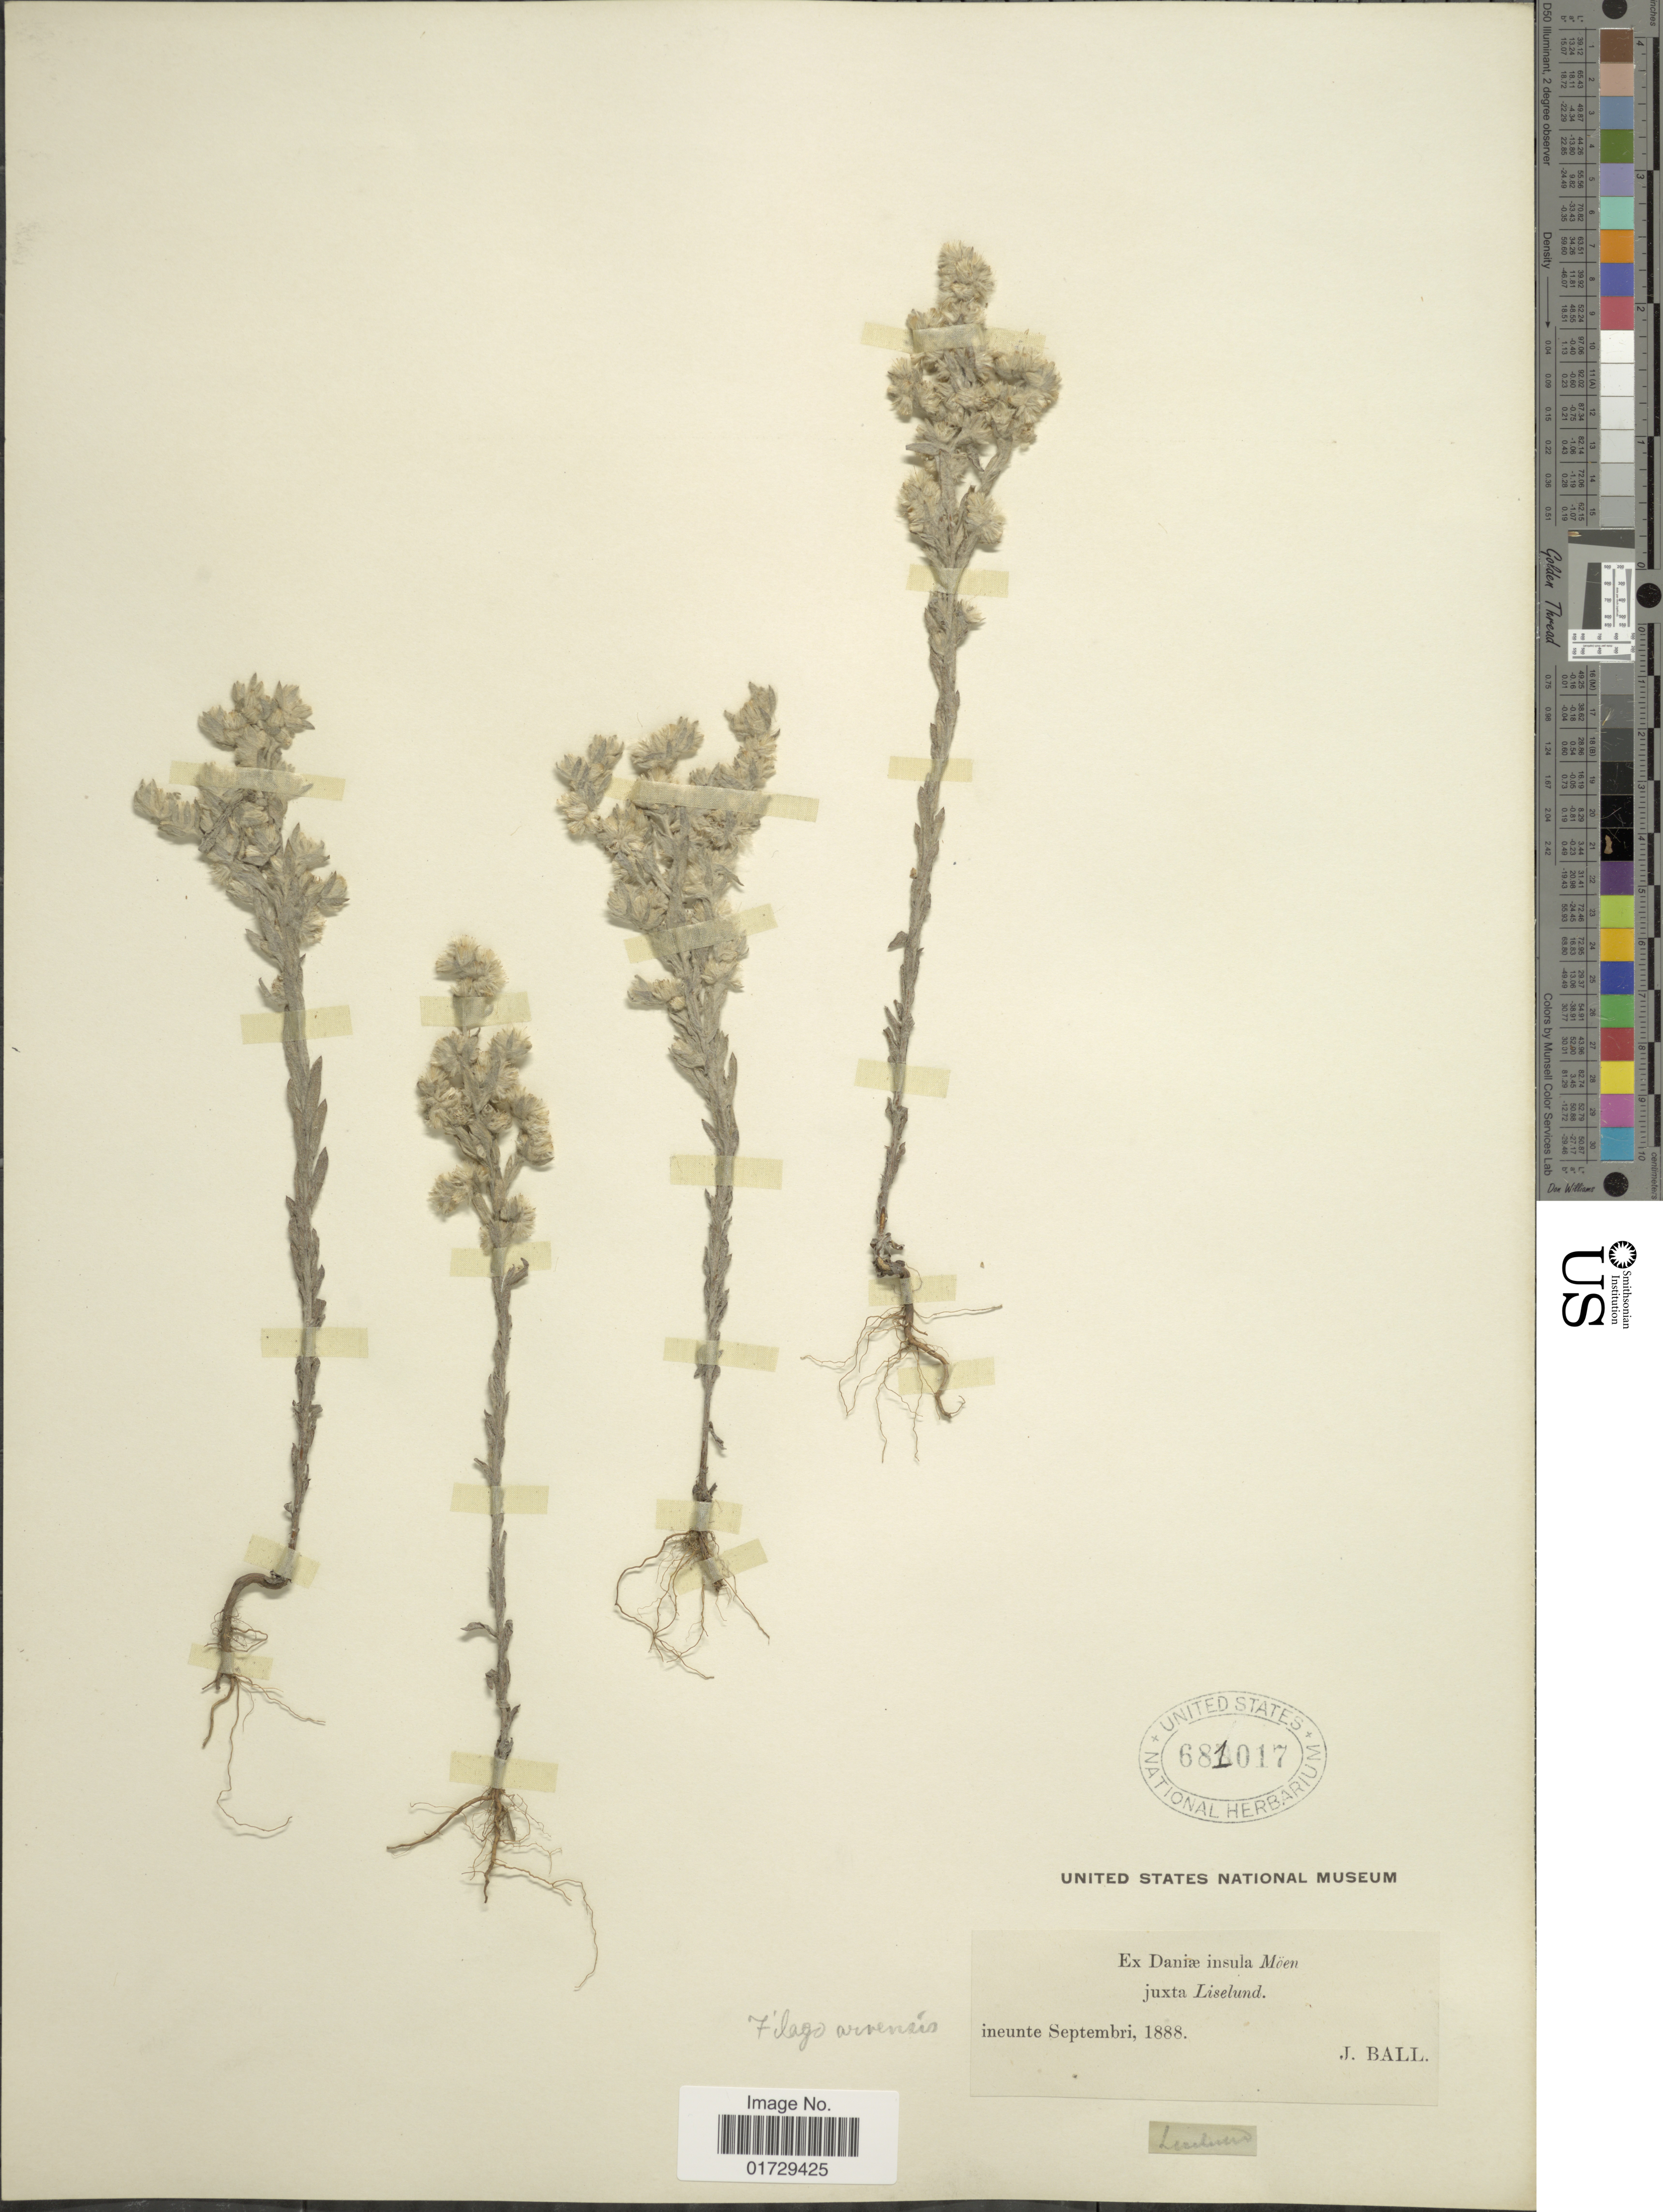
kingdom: Plantae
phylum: Tracheophyta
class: Magnoliopsida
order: Asterales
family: Asteraceae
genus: Filago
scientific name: Filago arvensis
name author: L.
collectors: J. Ball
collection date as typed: ineunte Septembri, 1888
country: Denmark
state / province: Sjæland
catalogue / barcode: US 681017